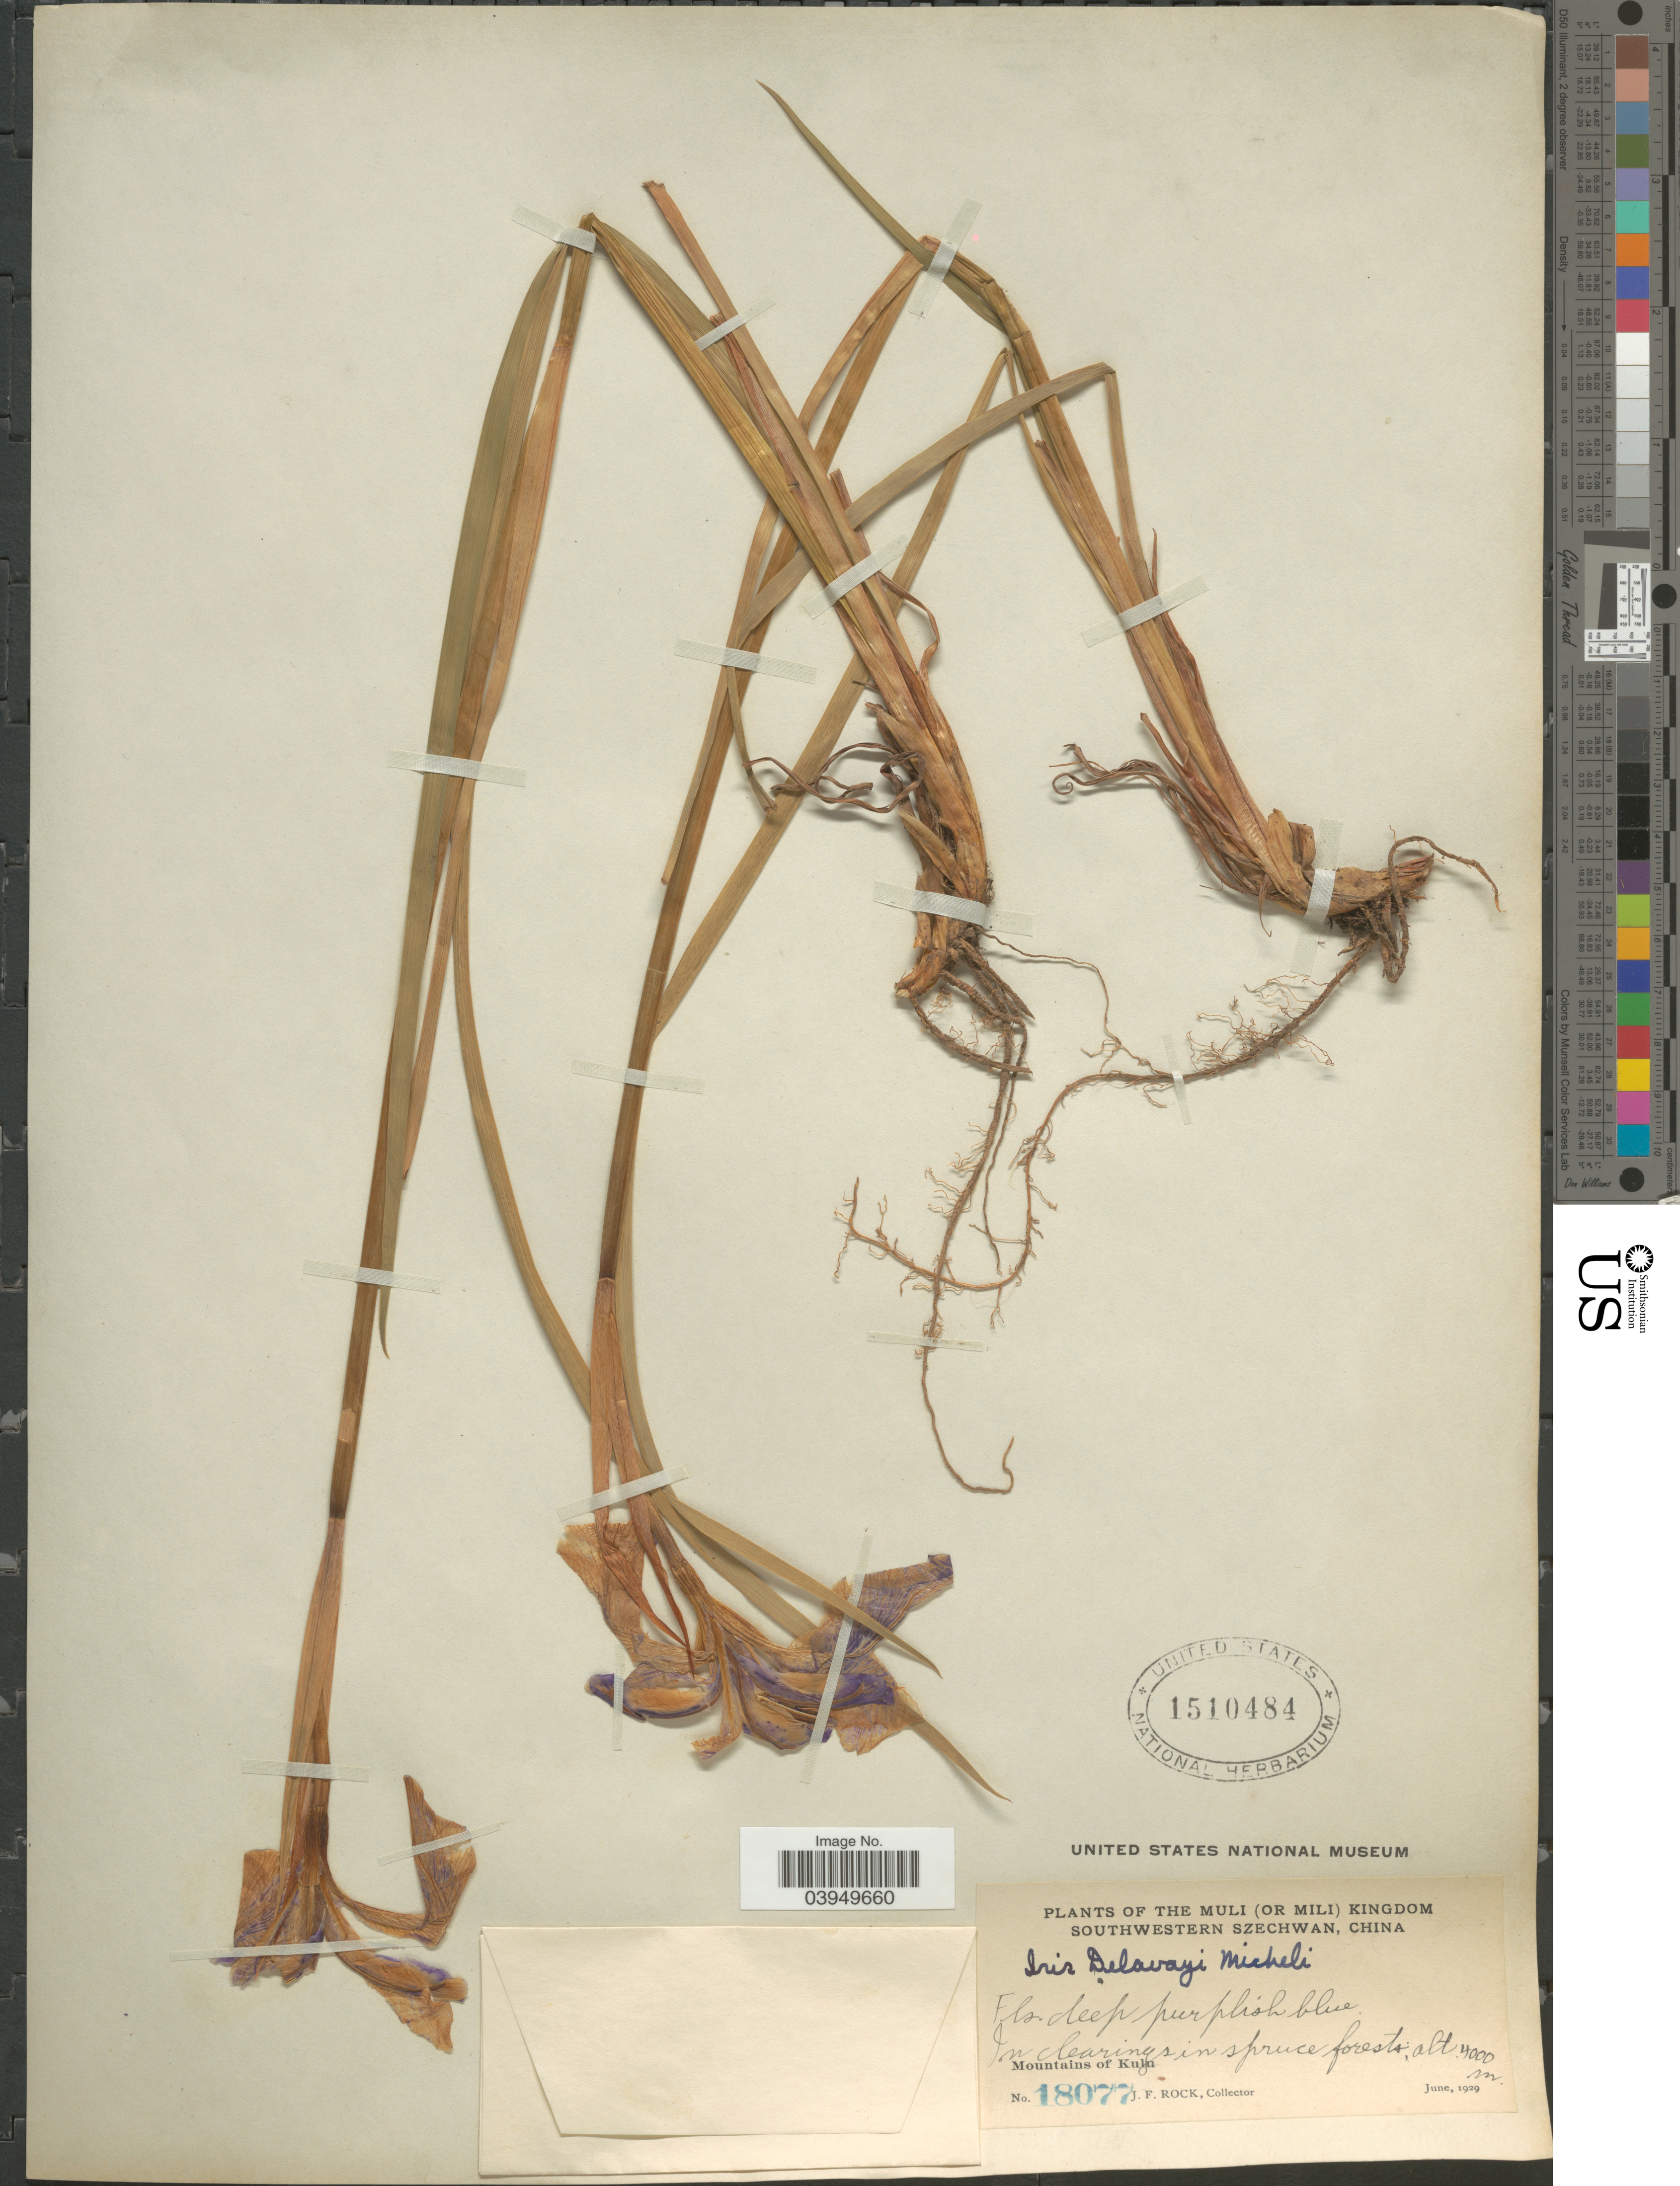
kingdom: Plantae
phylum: Tracheophyta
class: Liliopsida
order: Asparagales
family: Iridaceae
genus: Iris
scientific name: Iris delavayi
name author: Micheli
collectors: J. Rock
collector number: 18077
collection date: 1929-06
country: China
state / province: Sichuan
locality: The Muli (or Mili) Kingdom. Southwestern Szechwan. Mountains of Kulu.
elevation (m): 4000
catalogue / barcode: US 1510484